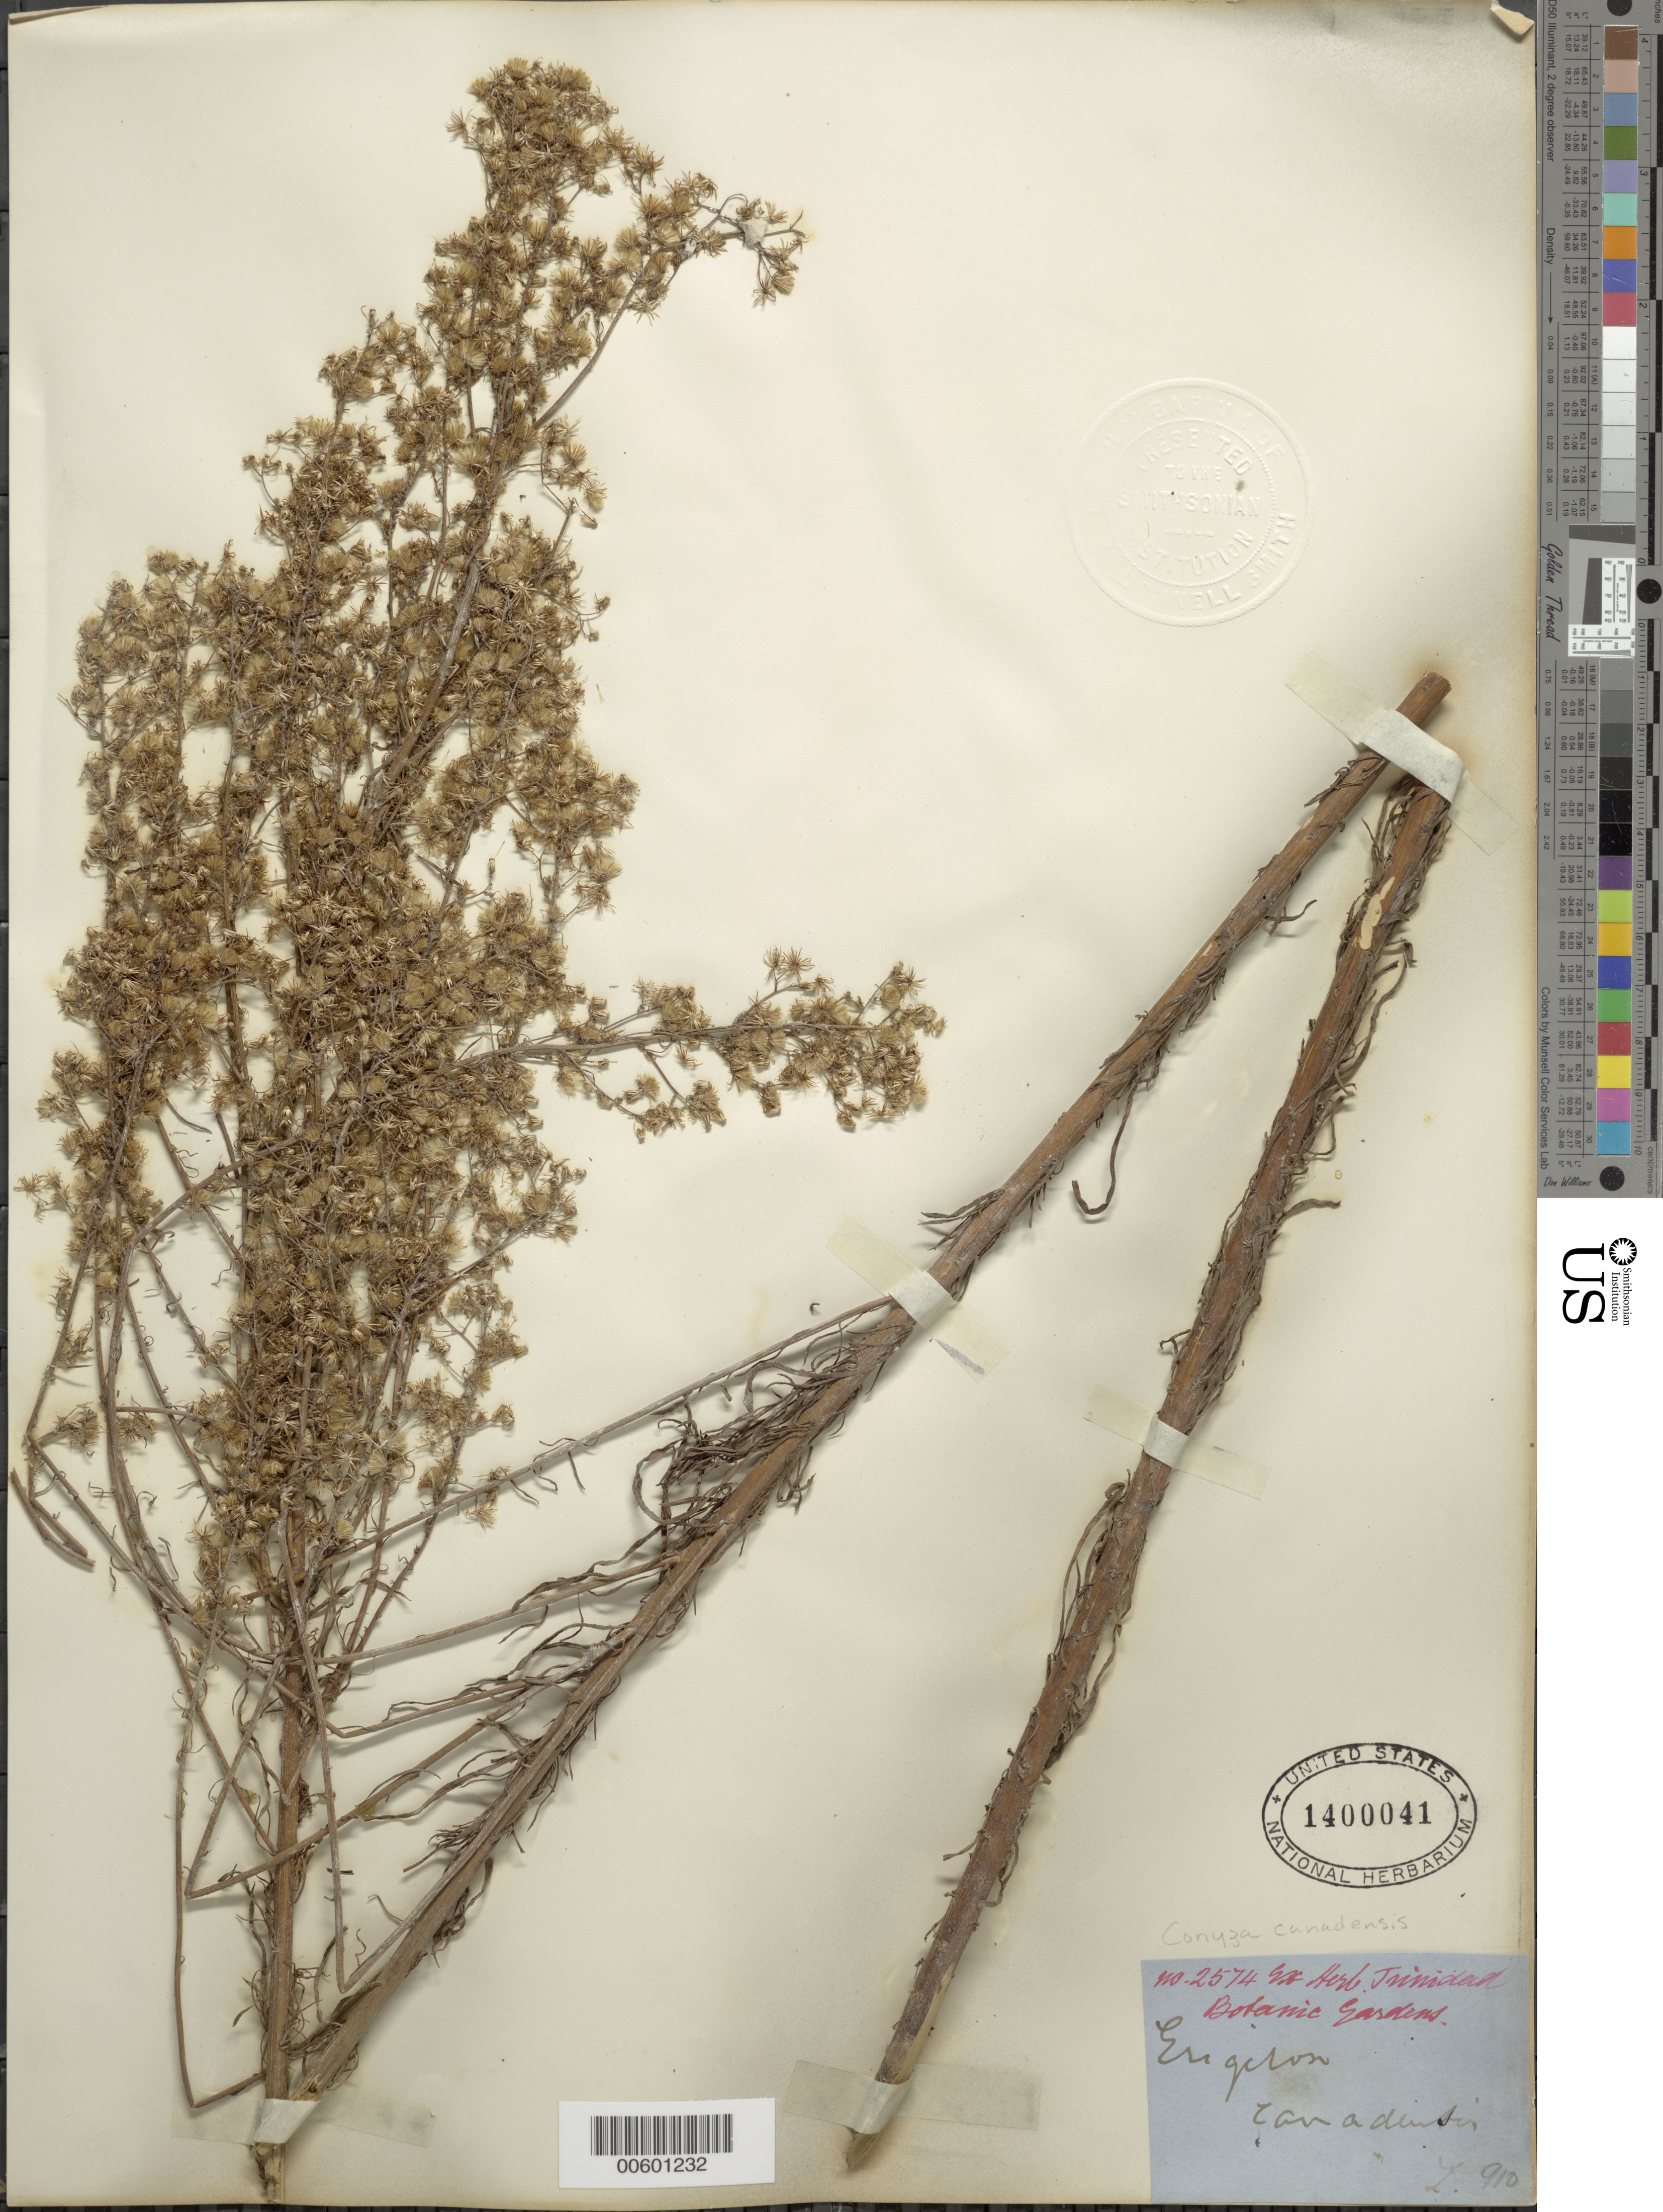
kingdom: Plantae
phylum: Tracheophyta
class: Magnoliopsida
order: Asterales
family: Asteraceae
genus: Conyza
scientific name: Conyza canadensis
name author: (L.) Cronq.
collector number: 910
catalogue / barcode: US 1400041